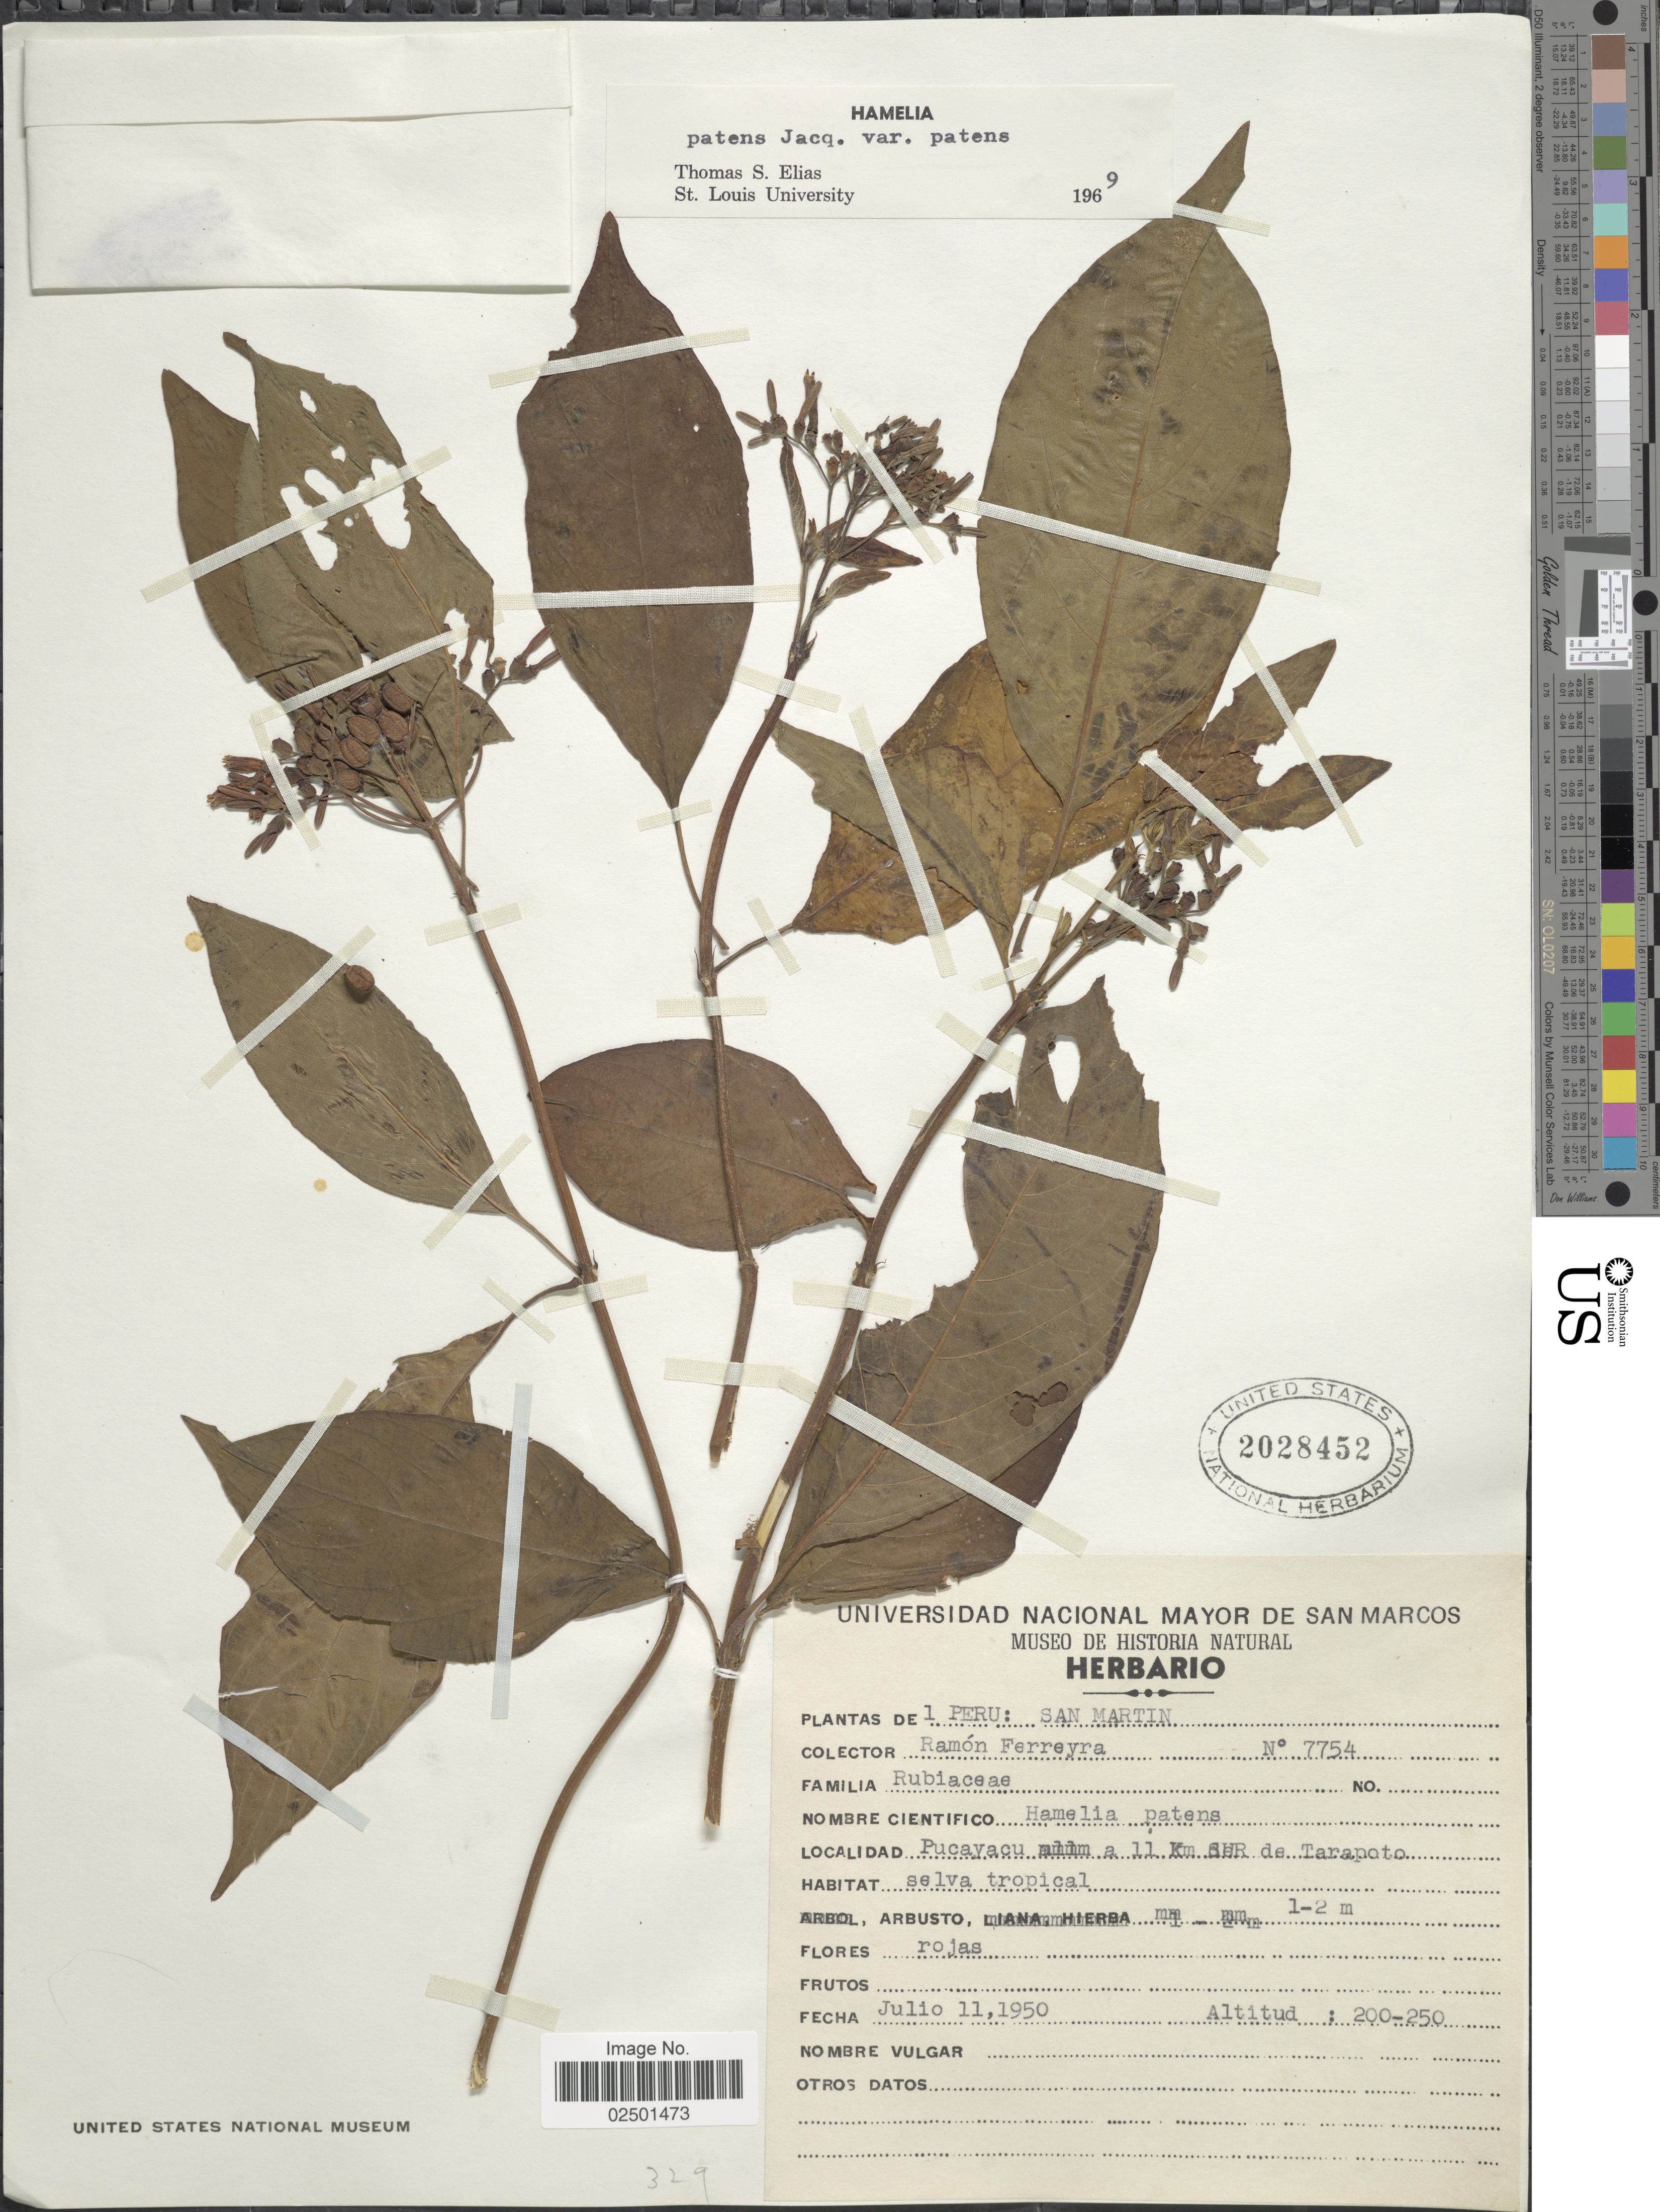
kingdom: Plantae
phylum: Tracheophyta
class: Magnoliopsida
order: Gentianales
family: Rubiaceae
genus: Hamelia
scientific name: Hamelia patens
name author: Jacq.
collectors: R. A. Ferreyra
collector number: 7754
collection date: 1950-07-11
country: Peru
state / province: San Martín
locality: Pucayacu a 11 Km. sur de Tarapoto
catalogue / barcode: US 2028452